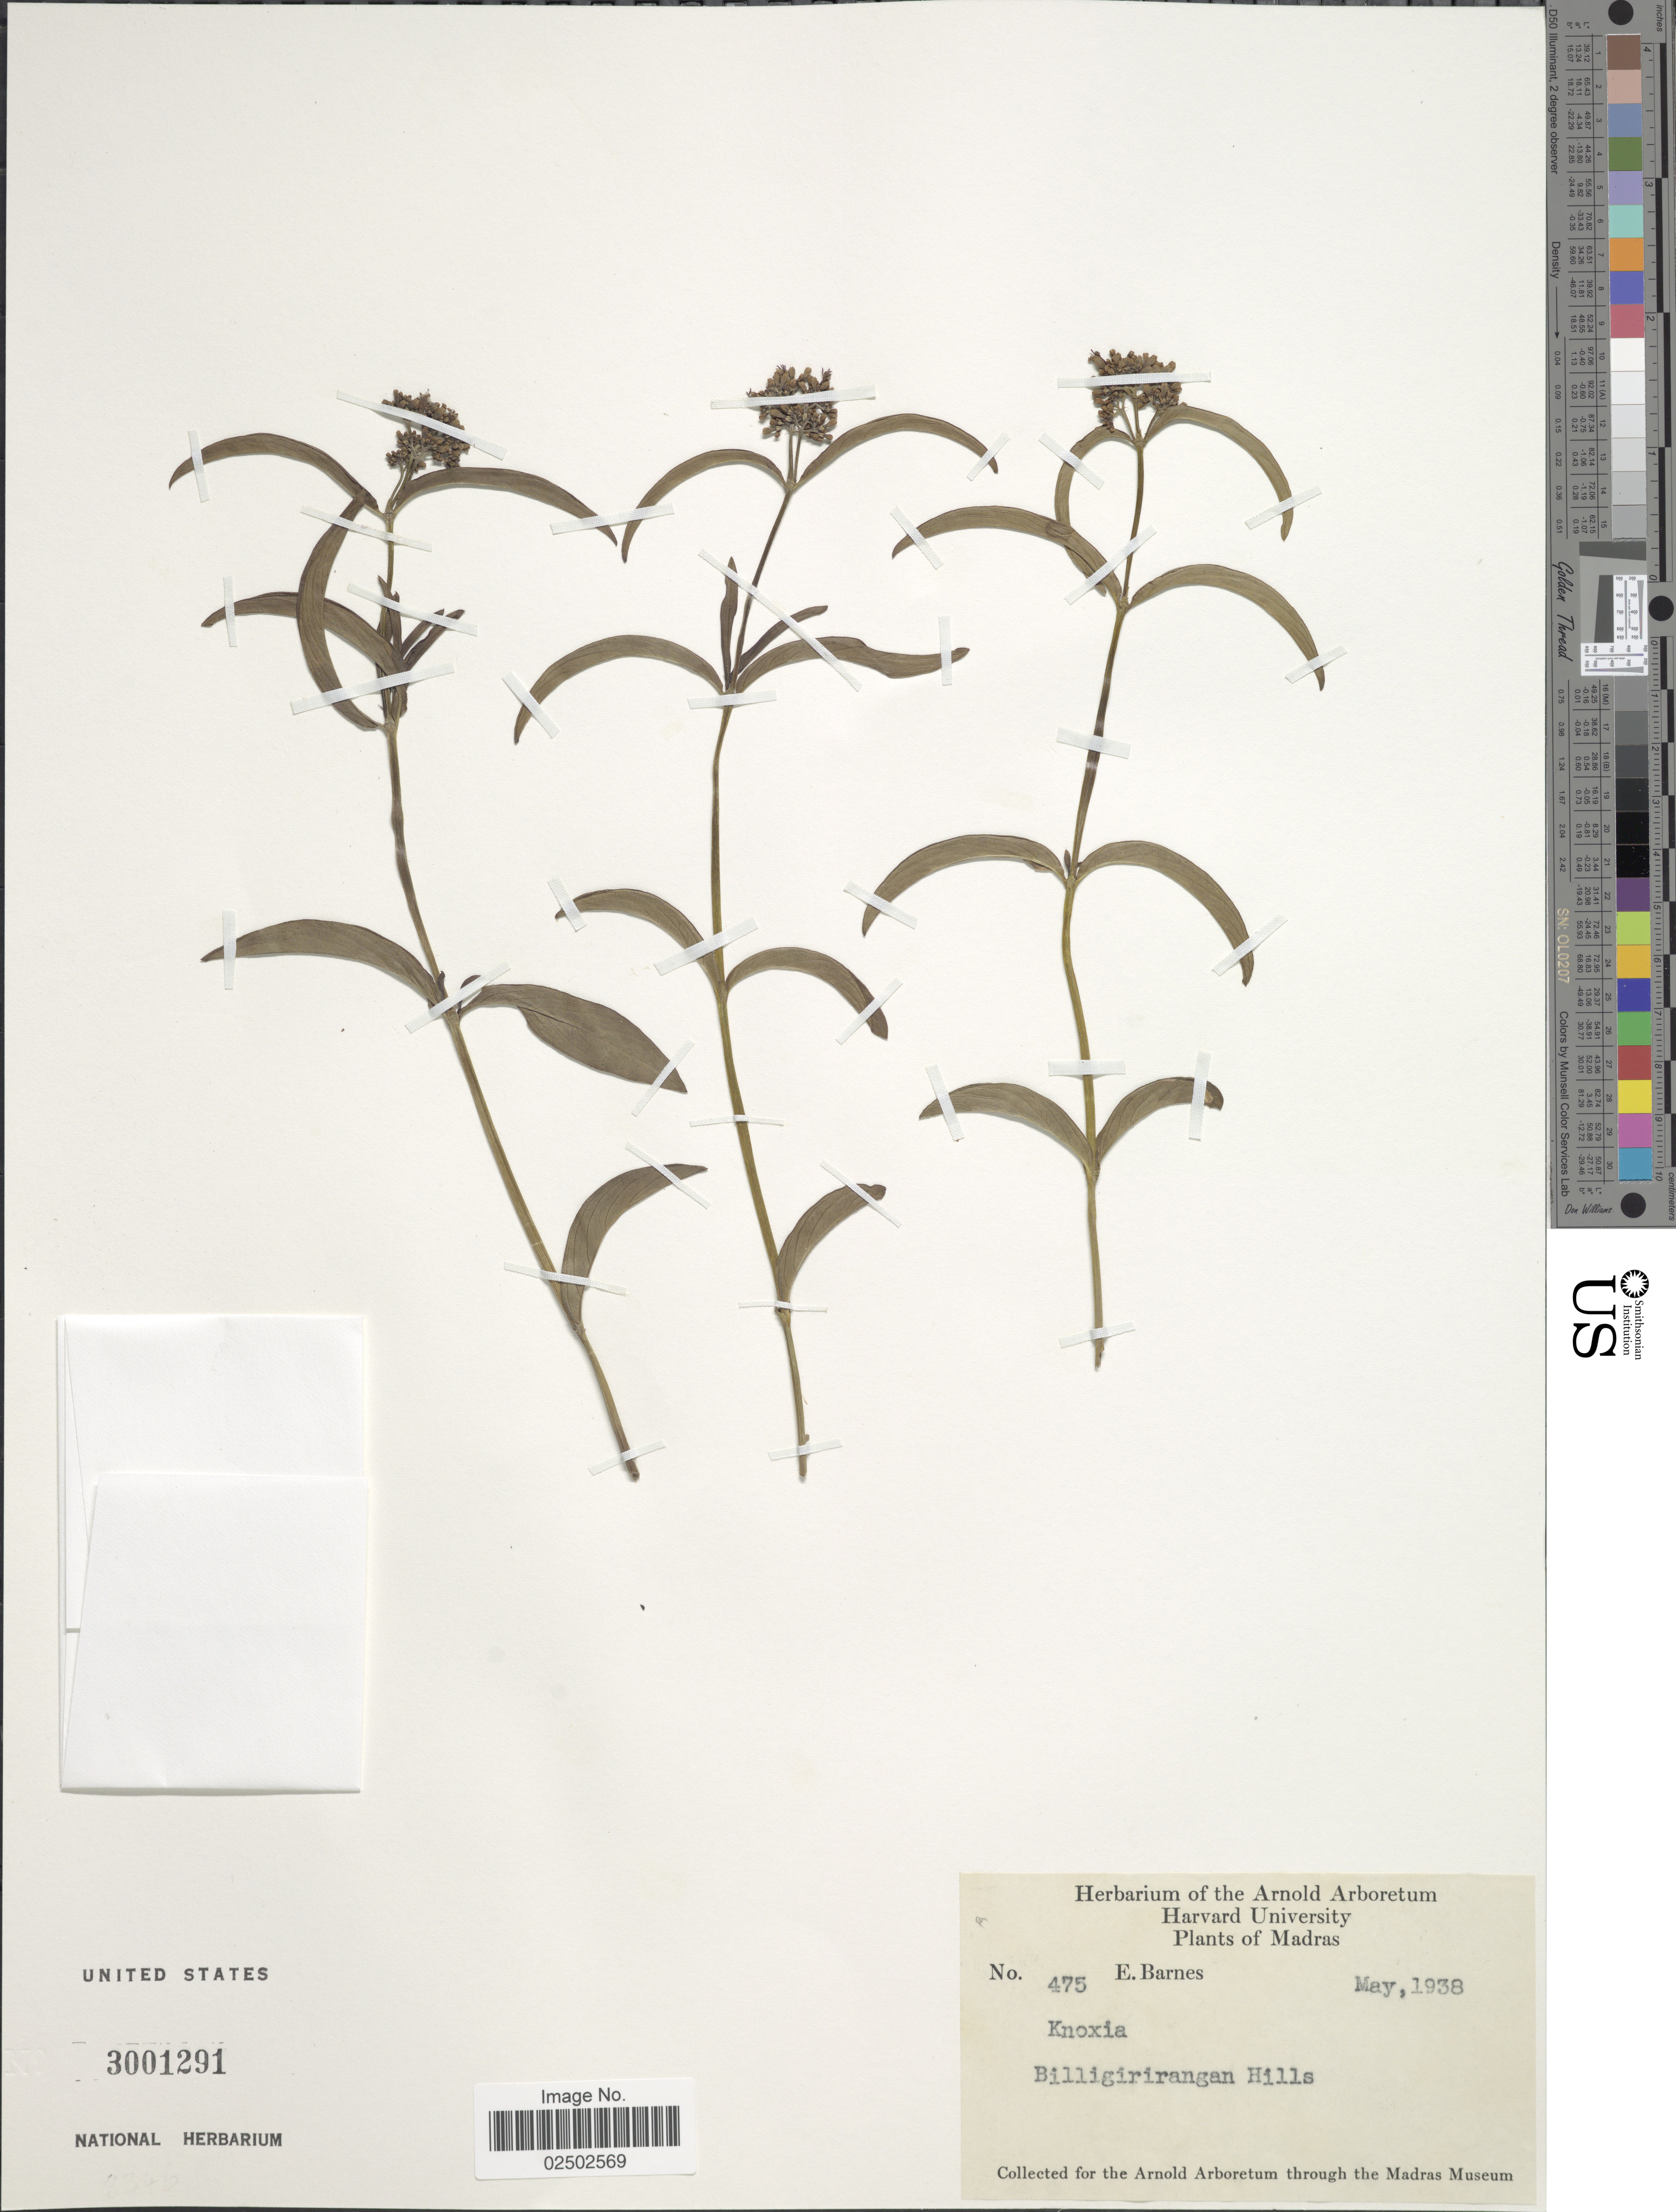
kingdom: Plantae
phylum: Tracheophyta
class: Magnoliopsida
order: Gentianales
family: Rubiaceae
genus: Knoxia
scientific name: Knoxia sp.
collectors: E. Barnes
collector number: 475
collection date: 1938-05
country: India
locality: Madras, Billigirirangan Hills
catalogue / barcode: US 3001291